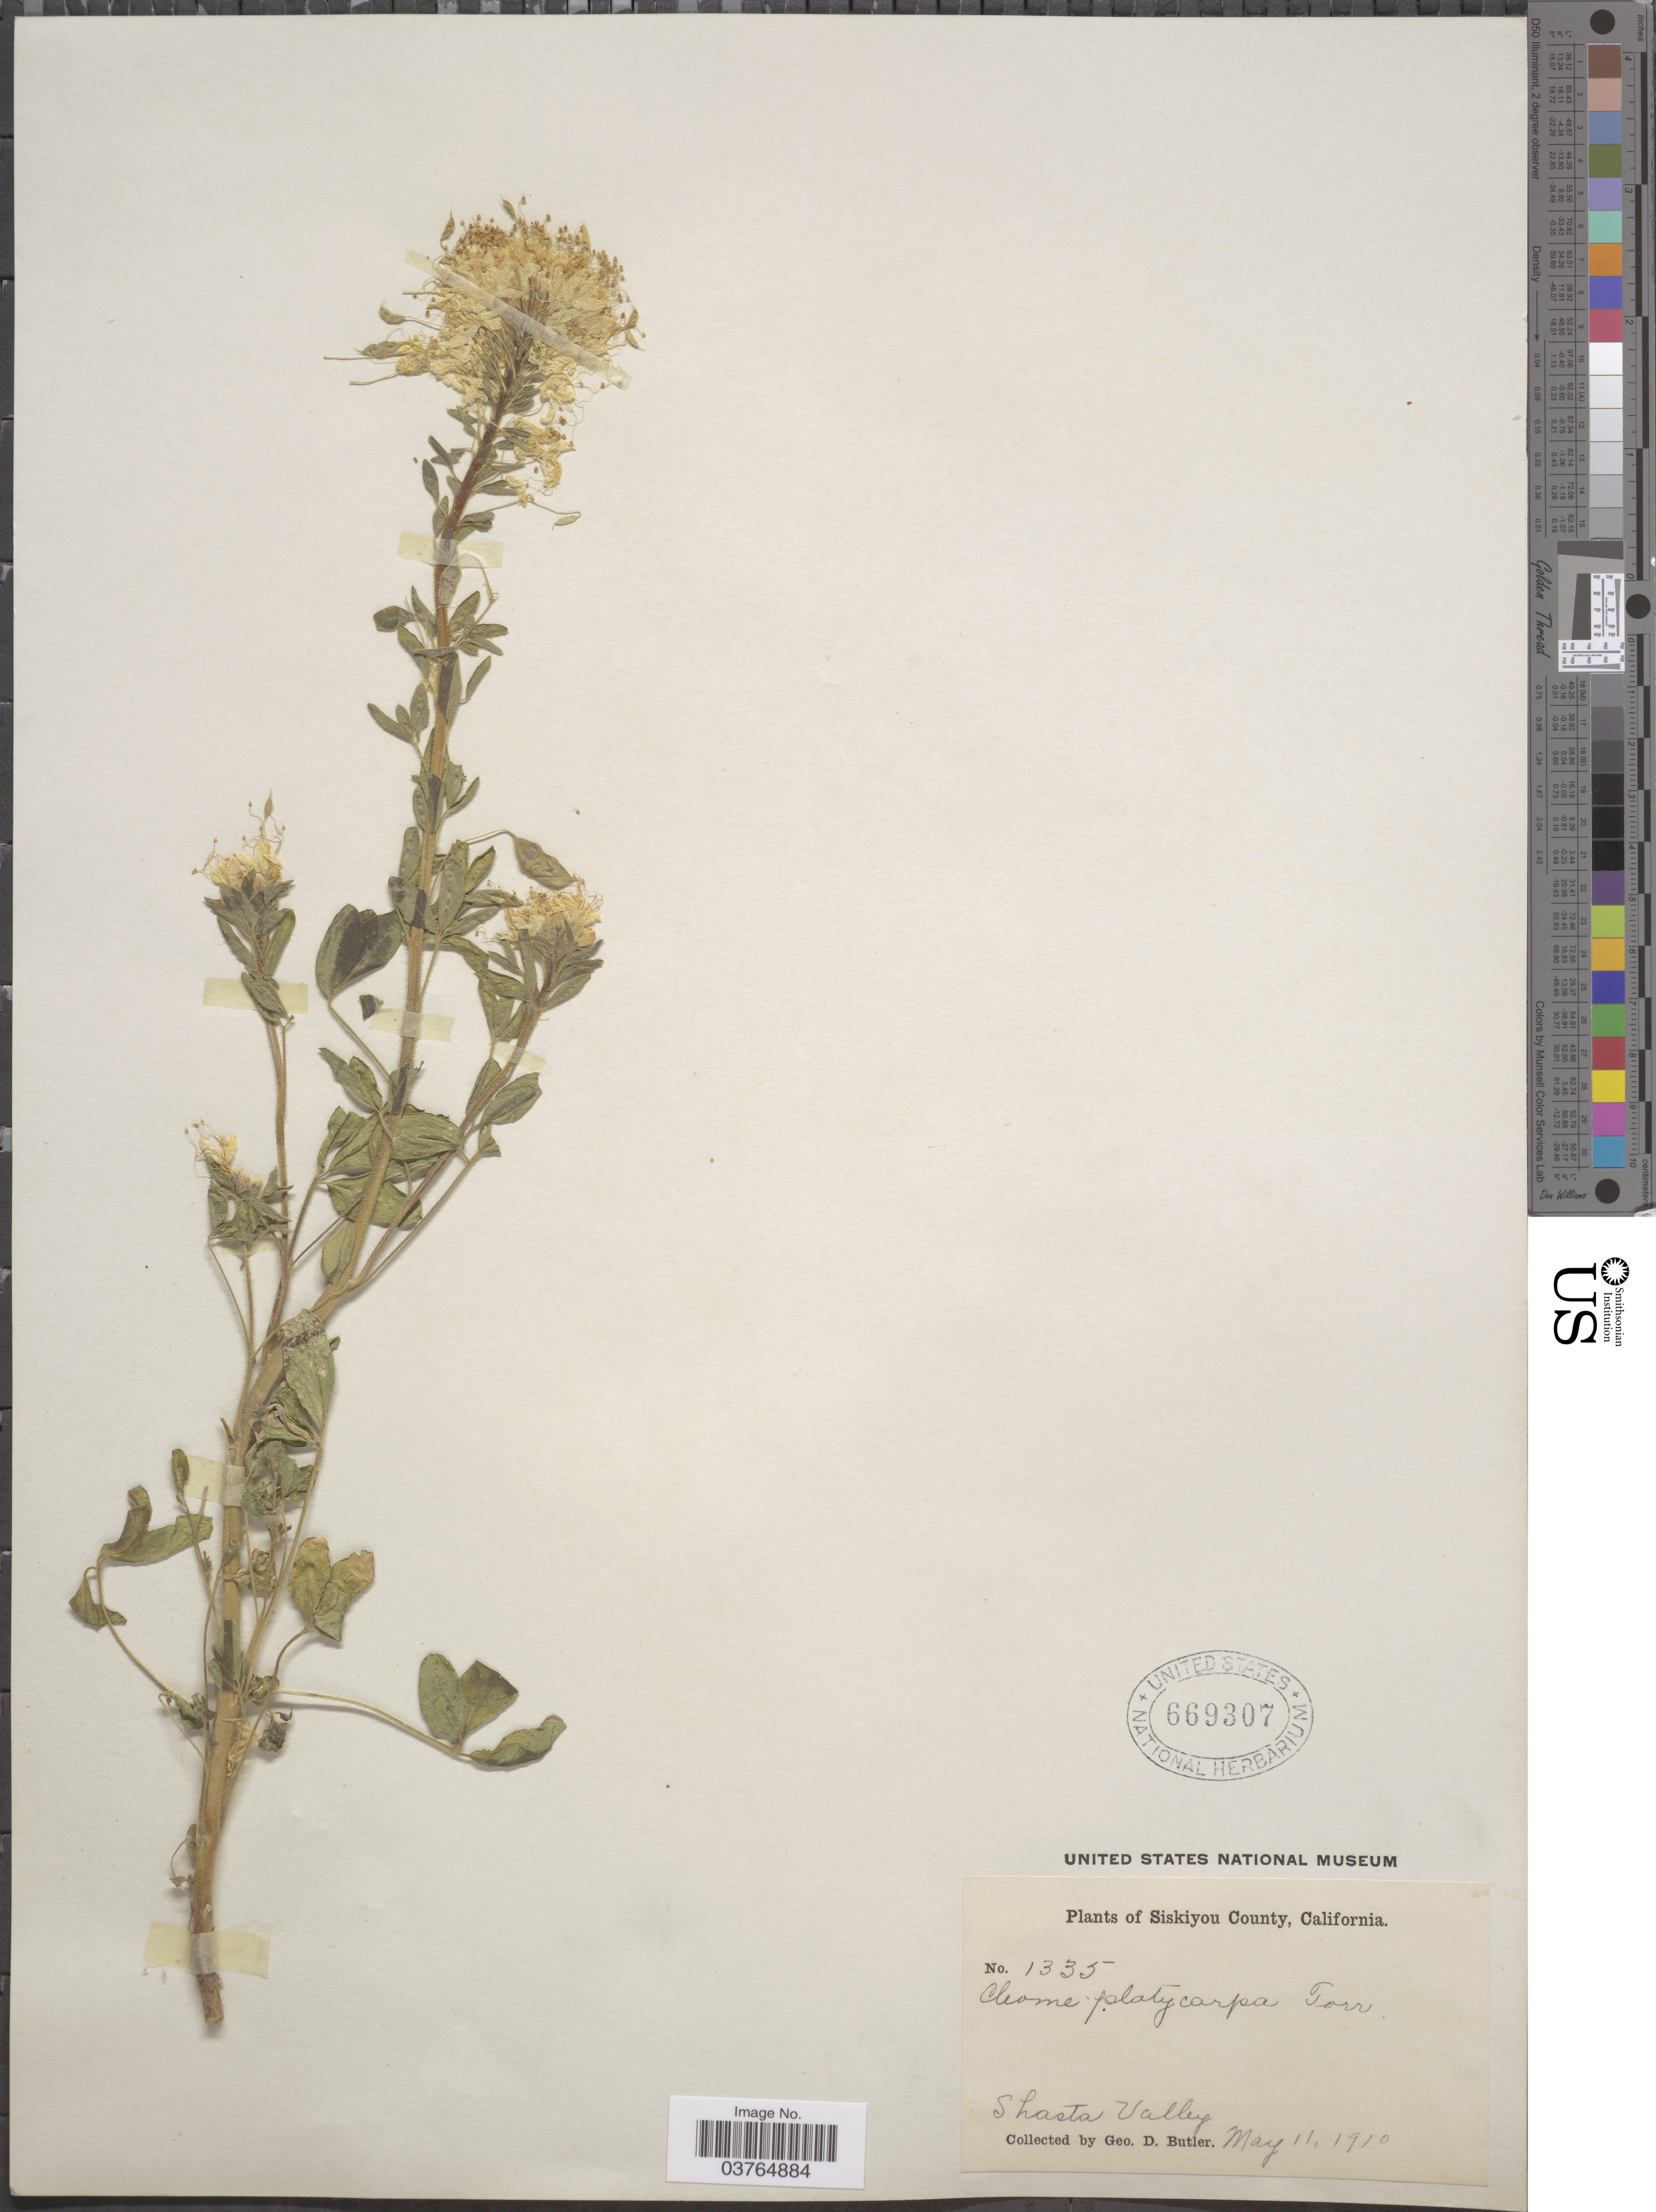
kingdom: Plantae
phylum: Tracheophyta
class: Magnoliopsida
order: Brassicales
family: Cleomaceae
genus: Cleomella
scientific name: Cleomella platycarpa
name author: (Torr.) Roalson & J.C. Hall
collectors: G. D. Butler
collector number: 1335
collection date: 1910-05-11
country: United States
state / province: California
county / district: Siskiyou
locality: Siskiyou County. Shasta Valley.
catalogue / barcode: US 669307